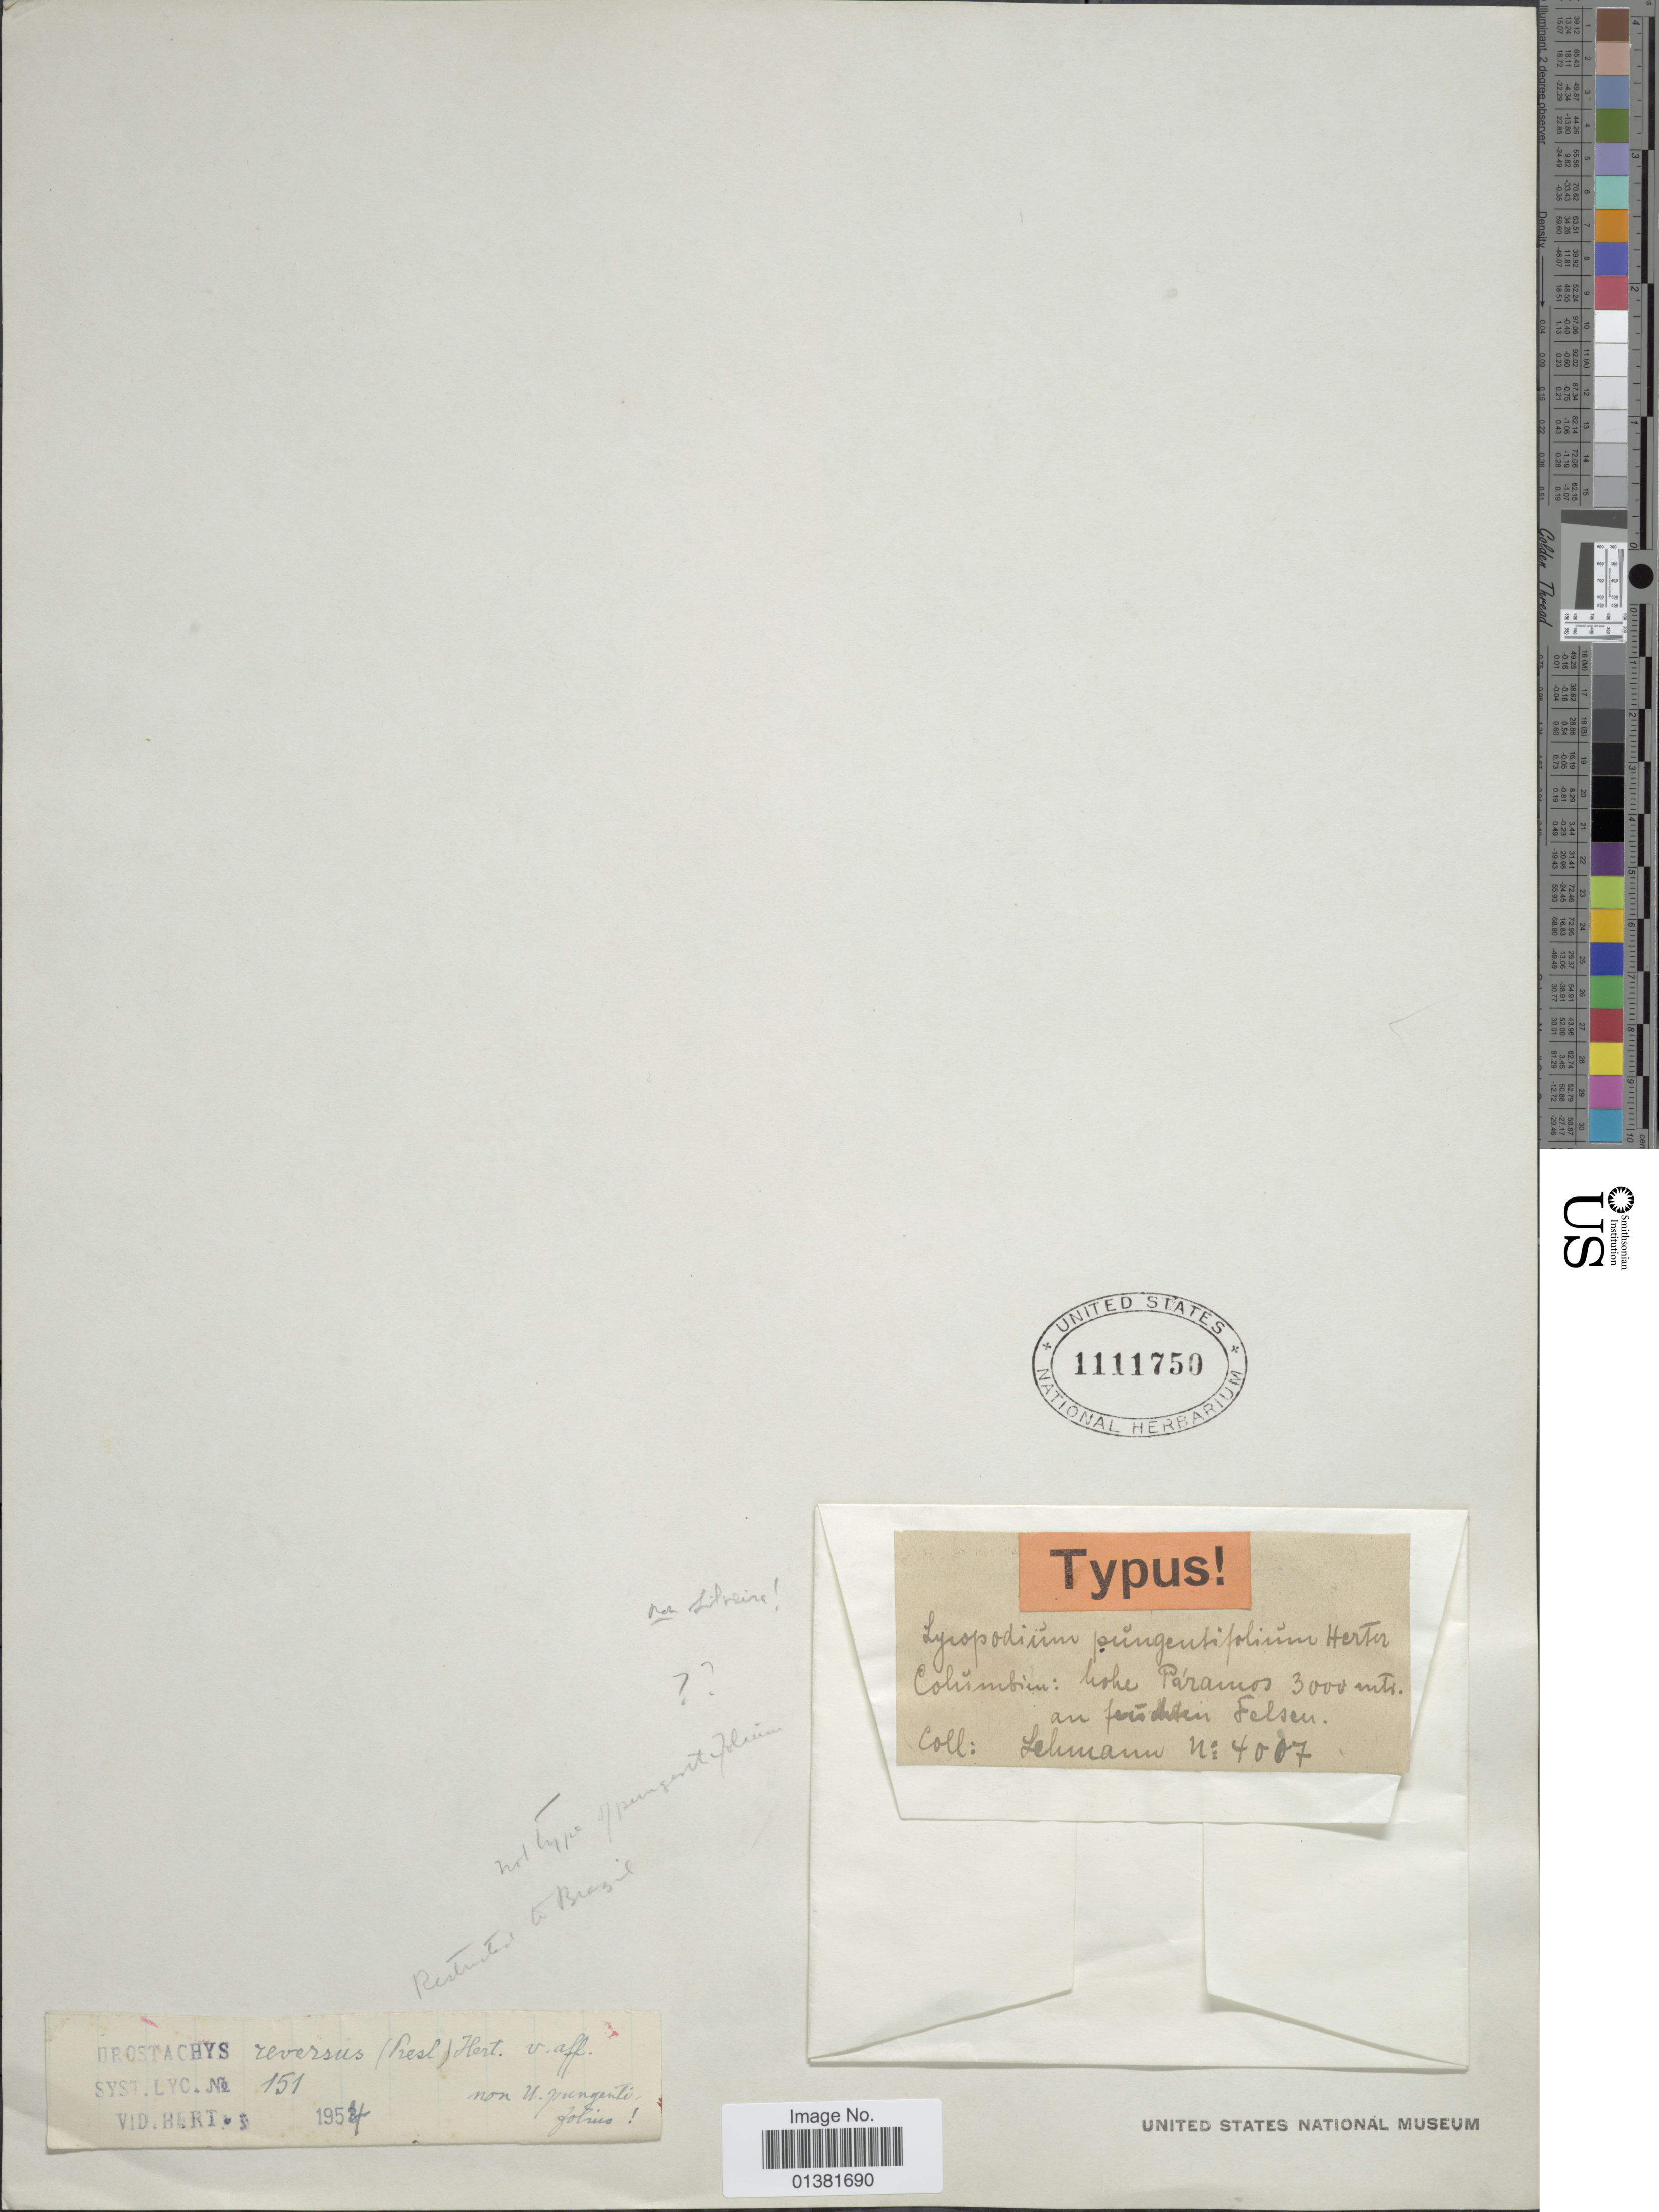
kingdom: Plantae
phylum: Tracheophyta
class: Lycopodiopsida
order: Lycopodiales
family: Lycopodiaceae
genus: Phlegmariurus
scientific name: Phlegmariurus sp.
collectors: -. Lehmann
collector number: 4007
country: Colombia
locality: Hohe Páramos, an feuchten Felsen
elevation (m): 3000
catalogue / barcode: US 1111750